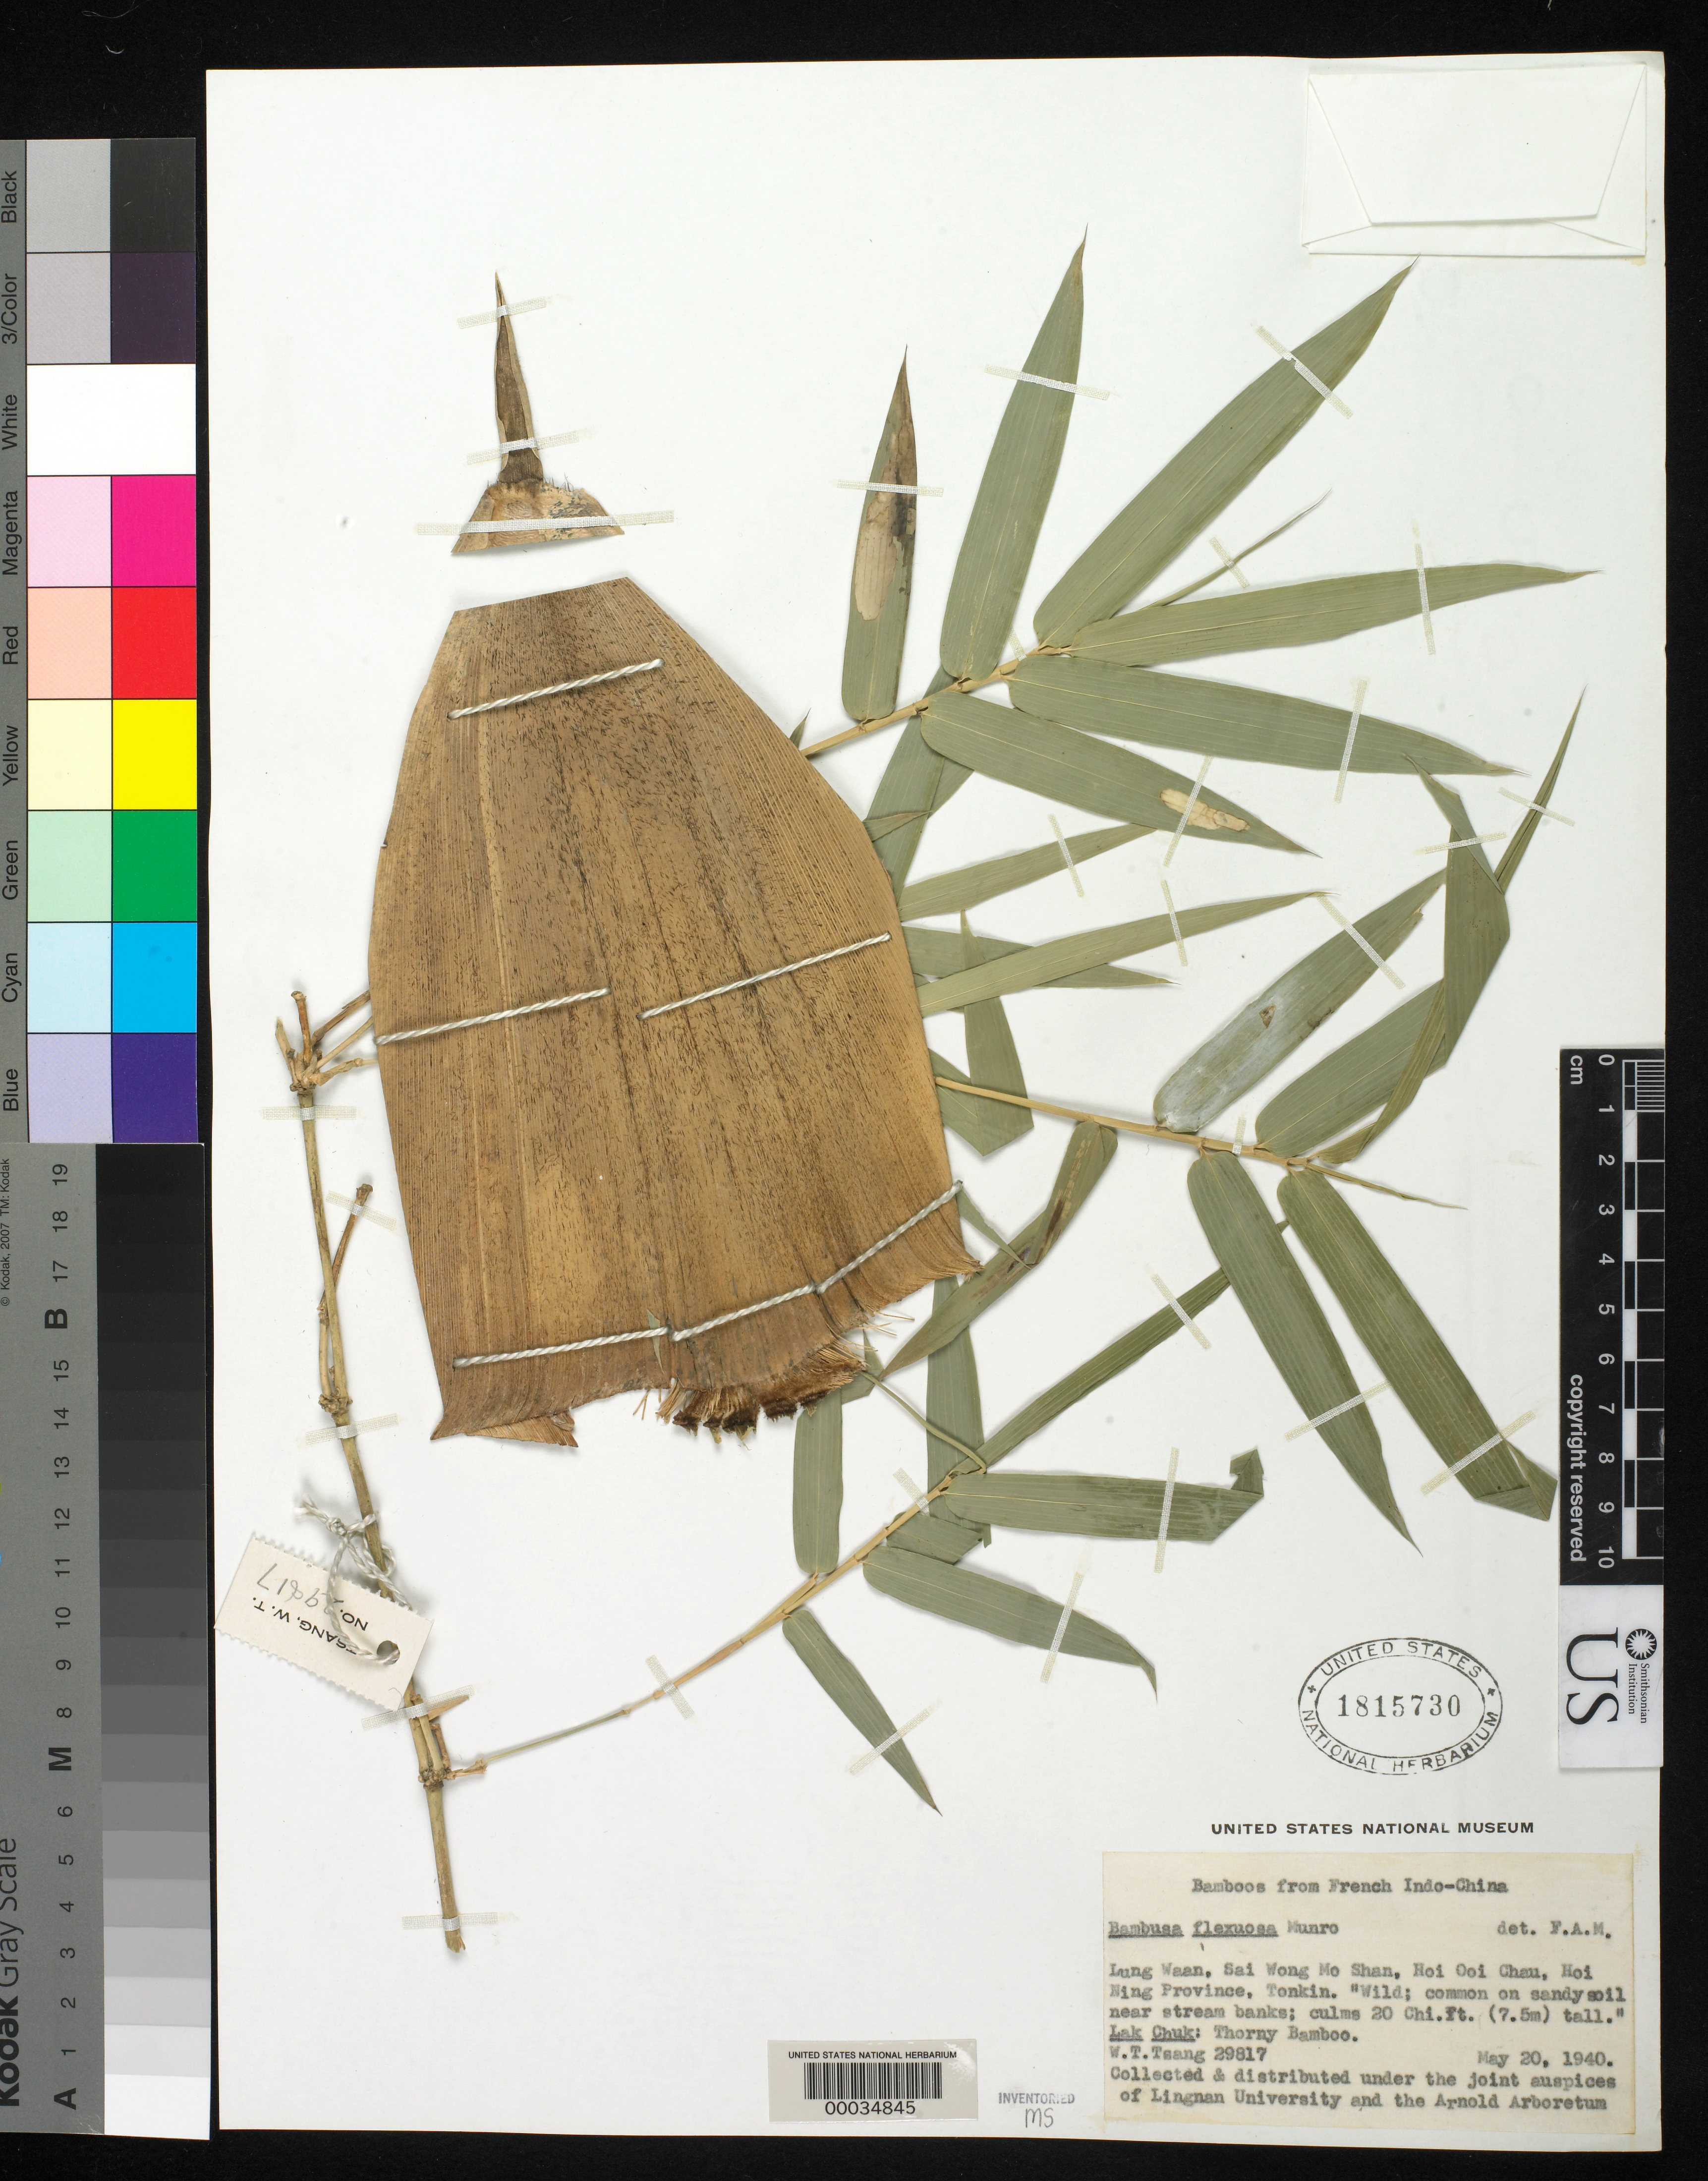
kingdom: Plantae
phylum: Tracheophyta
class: Liliopsida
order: Poales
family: Poaceae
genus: Bambusa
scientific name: Bambusa flexuosa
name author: Munro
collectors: W. T. Tsang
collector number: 29817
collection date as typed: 20 May 1940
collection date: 1940-05-20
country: Vietnam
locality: Tonkin, hoi ning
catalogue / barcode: US 1815730